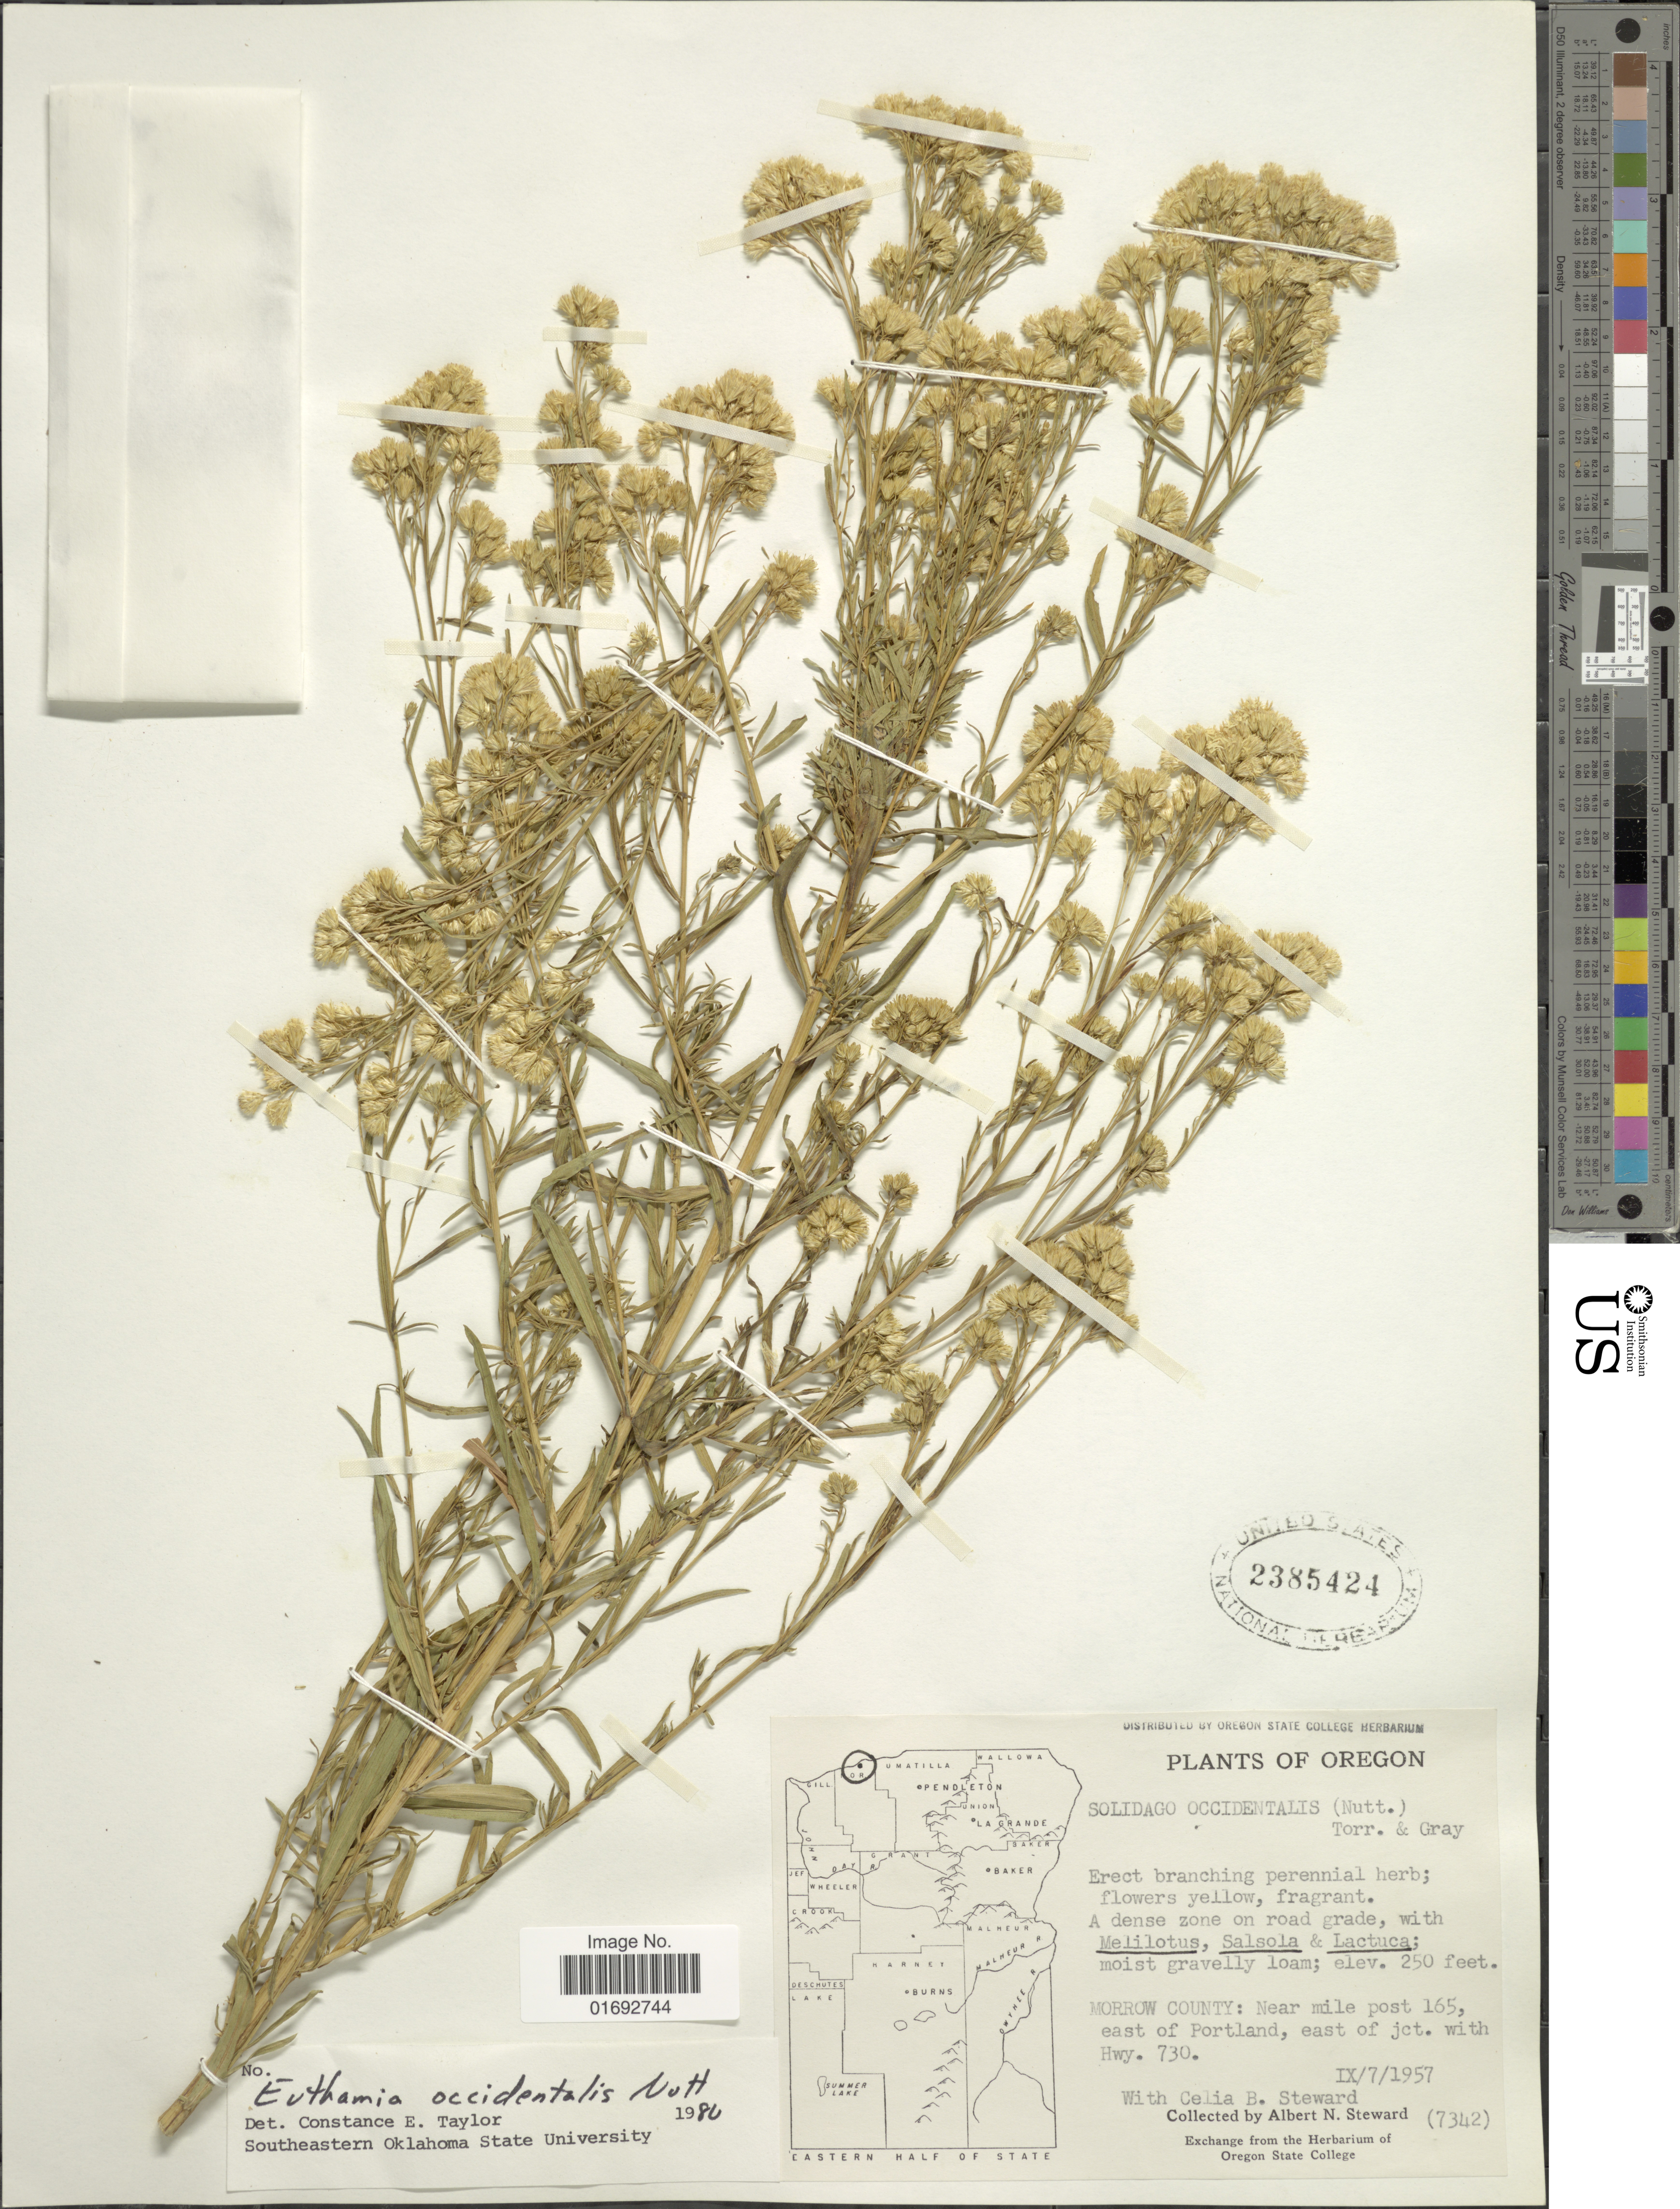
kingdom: Plantae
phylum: Tracheophyta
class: Magnoliopsida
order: Asterales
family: Asteraceae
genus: Euthamia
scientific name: Euthamia occidentalis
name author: Nutt.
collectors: A. N. Steward & C. Steward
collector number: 7342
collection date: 1957-09-07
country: United States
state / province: Oregon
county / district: Morrow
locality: Morrow County, near mile post 165, east of Portland, east of Portland, east of jct. with Hwy. 730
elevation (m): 76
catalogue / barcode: US 2385424